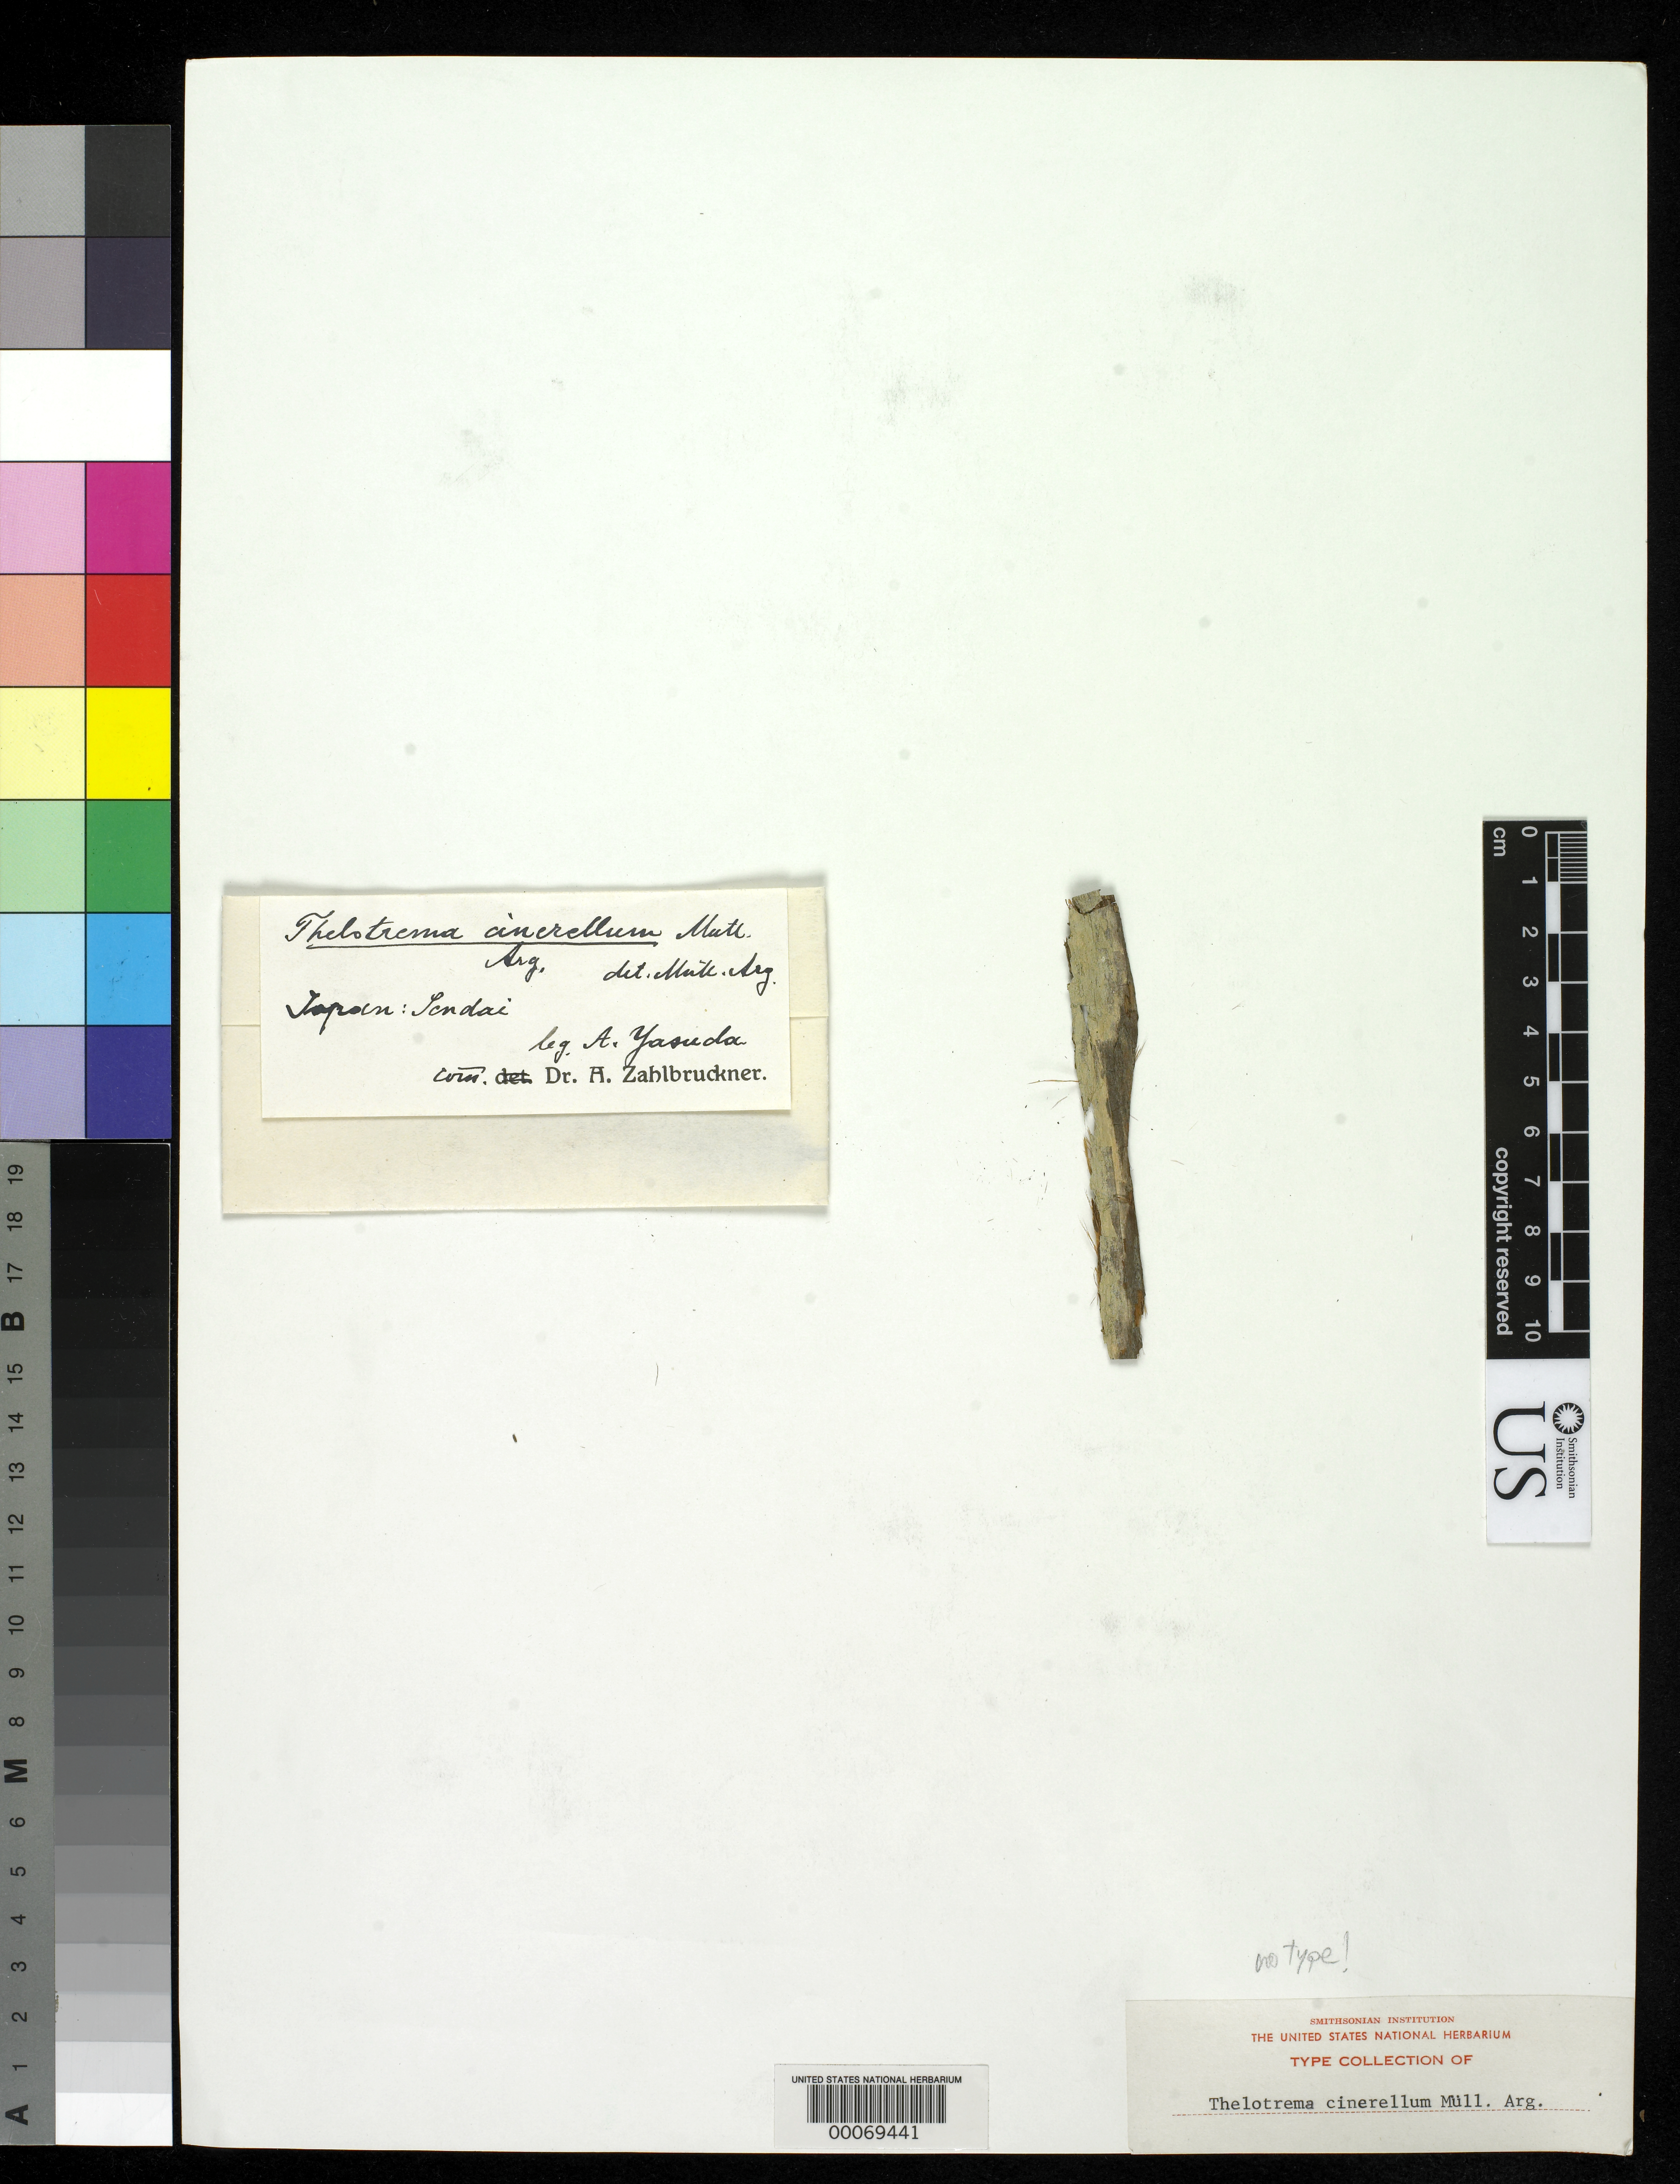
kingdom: Fungi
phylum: Ascomycota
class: Lecanoromycetes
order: Ostropales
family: Graphidaceae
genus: Thelotrema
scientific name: Thelotrema cinerellum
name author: Müll. Arg.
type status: Possible Type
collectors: A. Yasuda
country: Japan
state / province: Miyagi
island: Honshu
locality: Sendai.